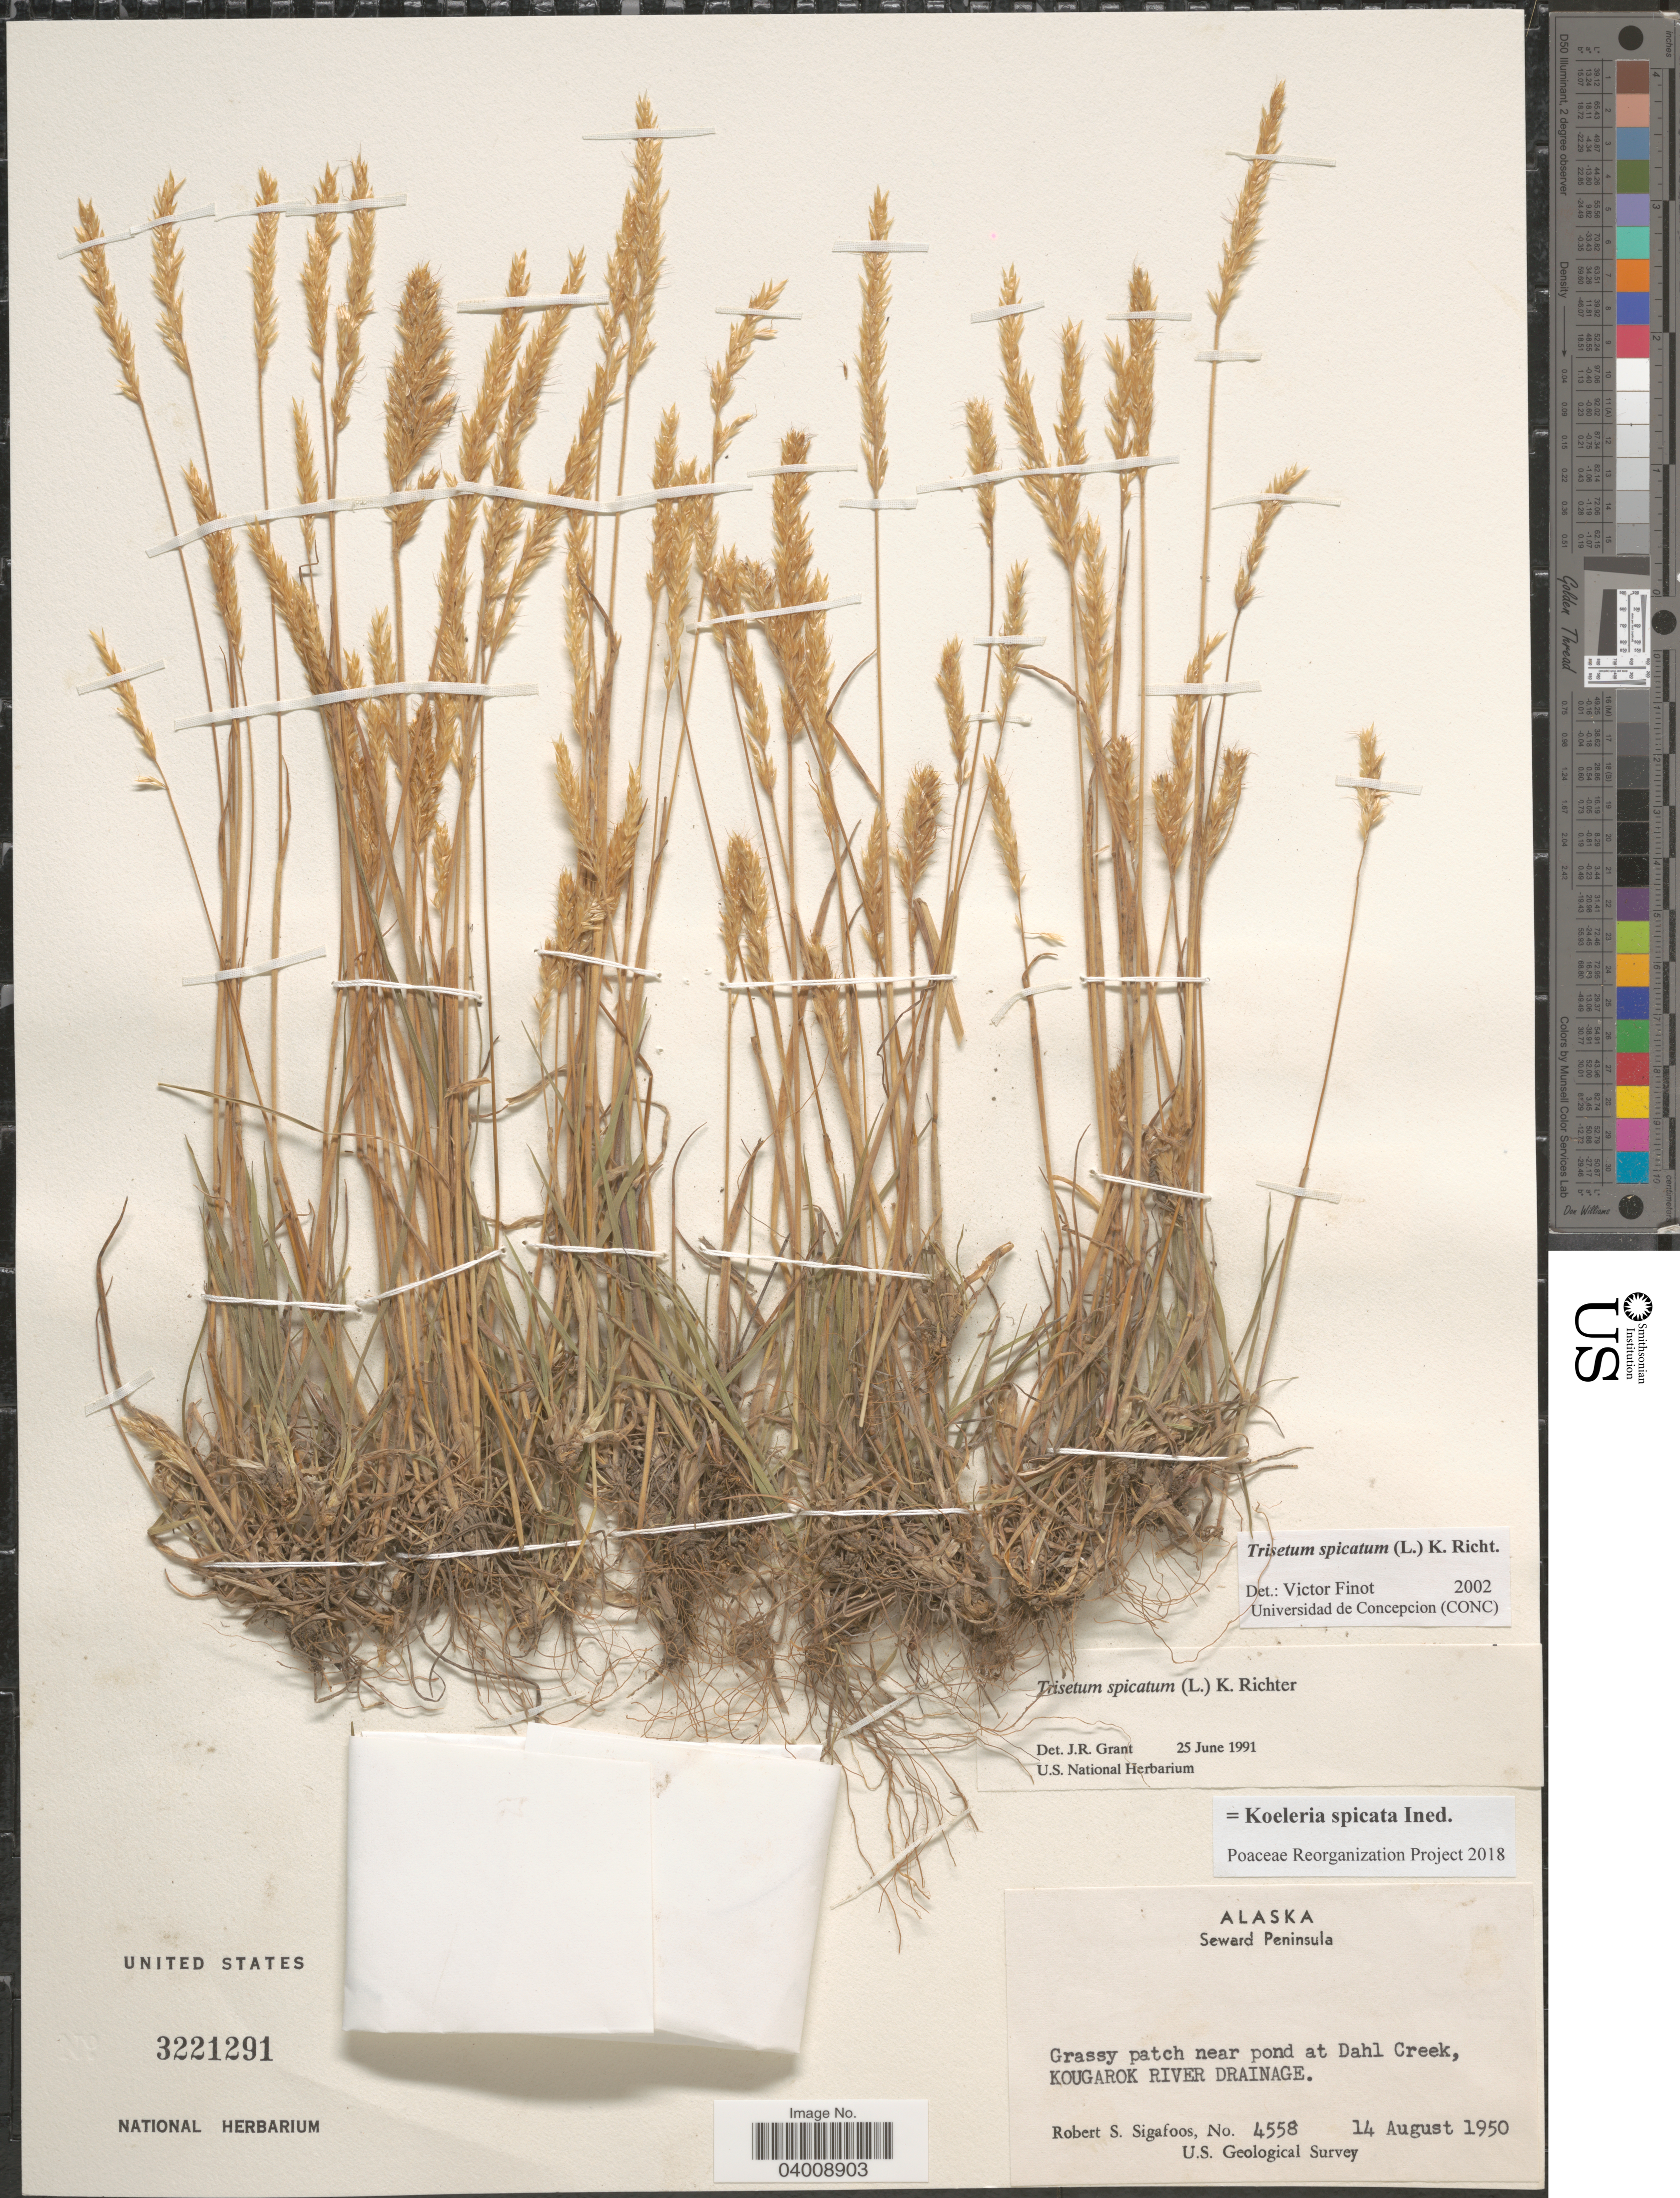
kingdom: Plantae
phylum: Tracheophyta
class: Liliopsida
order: Poales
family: Poaceae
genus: Koeleria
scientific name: Koeleria spicata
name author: (L.) Barberá et al.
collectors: R. Sigafoos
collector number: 4558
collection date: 1950-08-14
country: United States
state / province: Alaska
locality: Seward Peninsula. Grassy patch near pond at Dahl Creek, Kougarok River Drainage.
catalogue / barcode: US 3221291